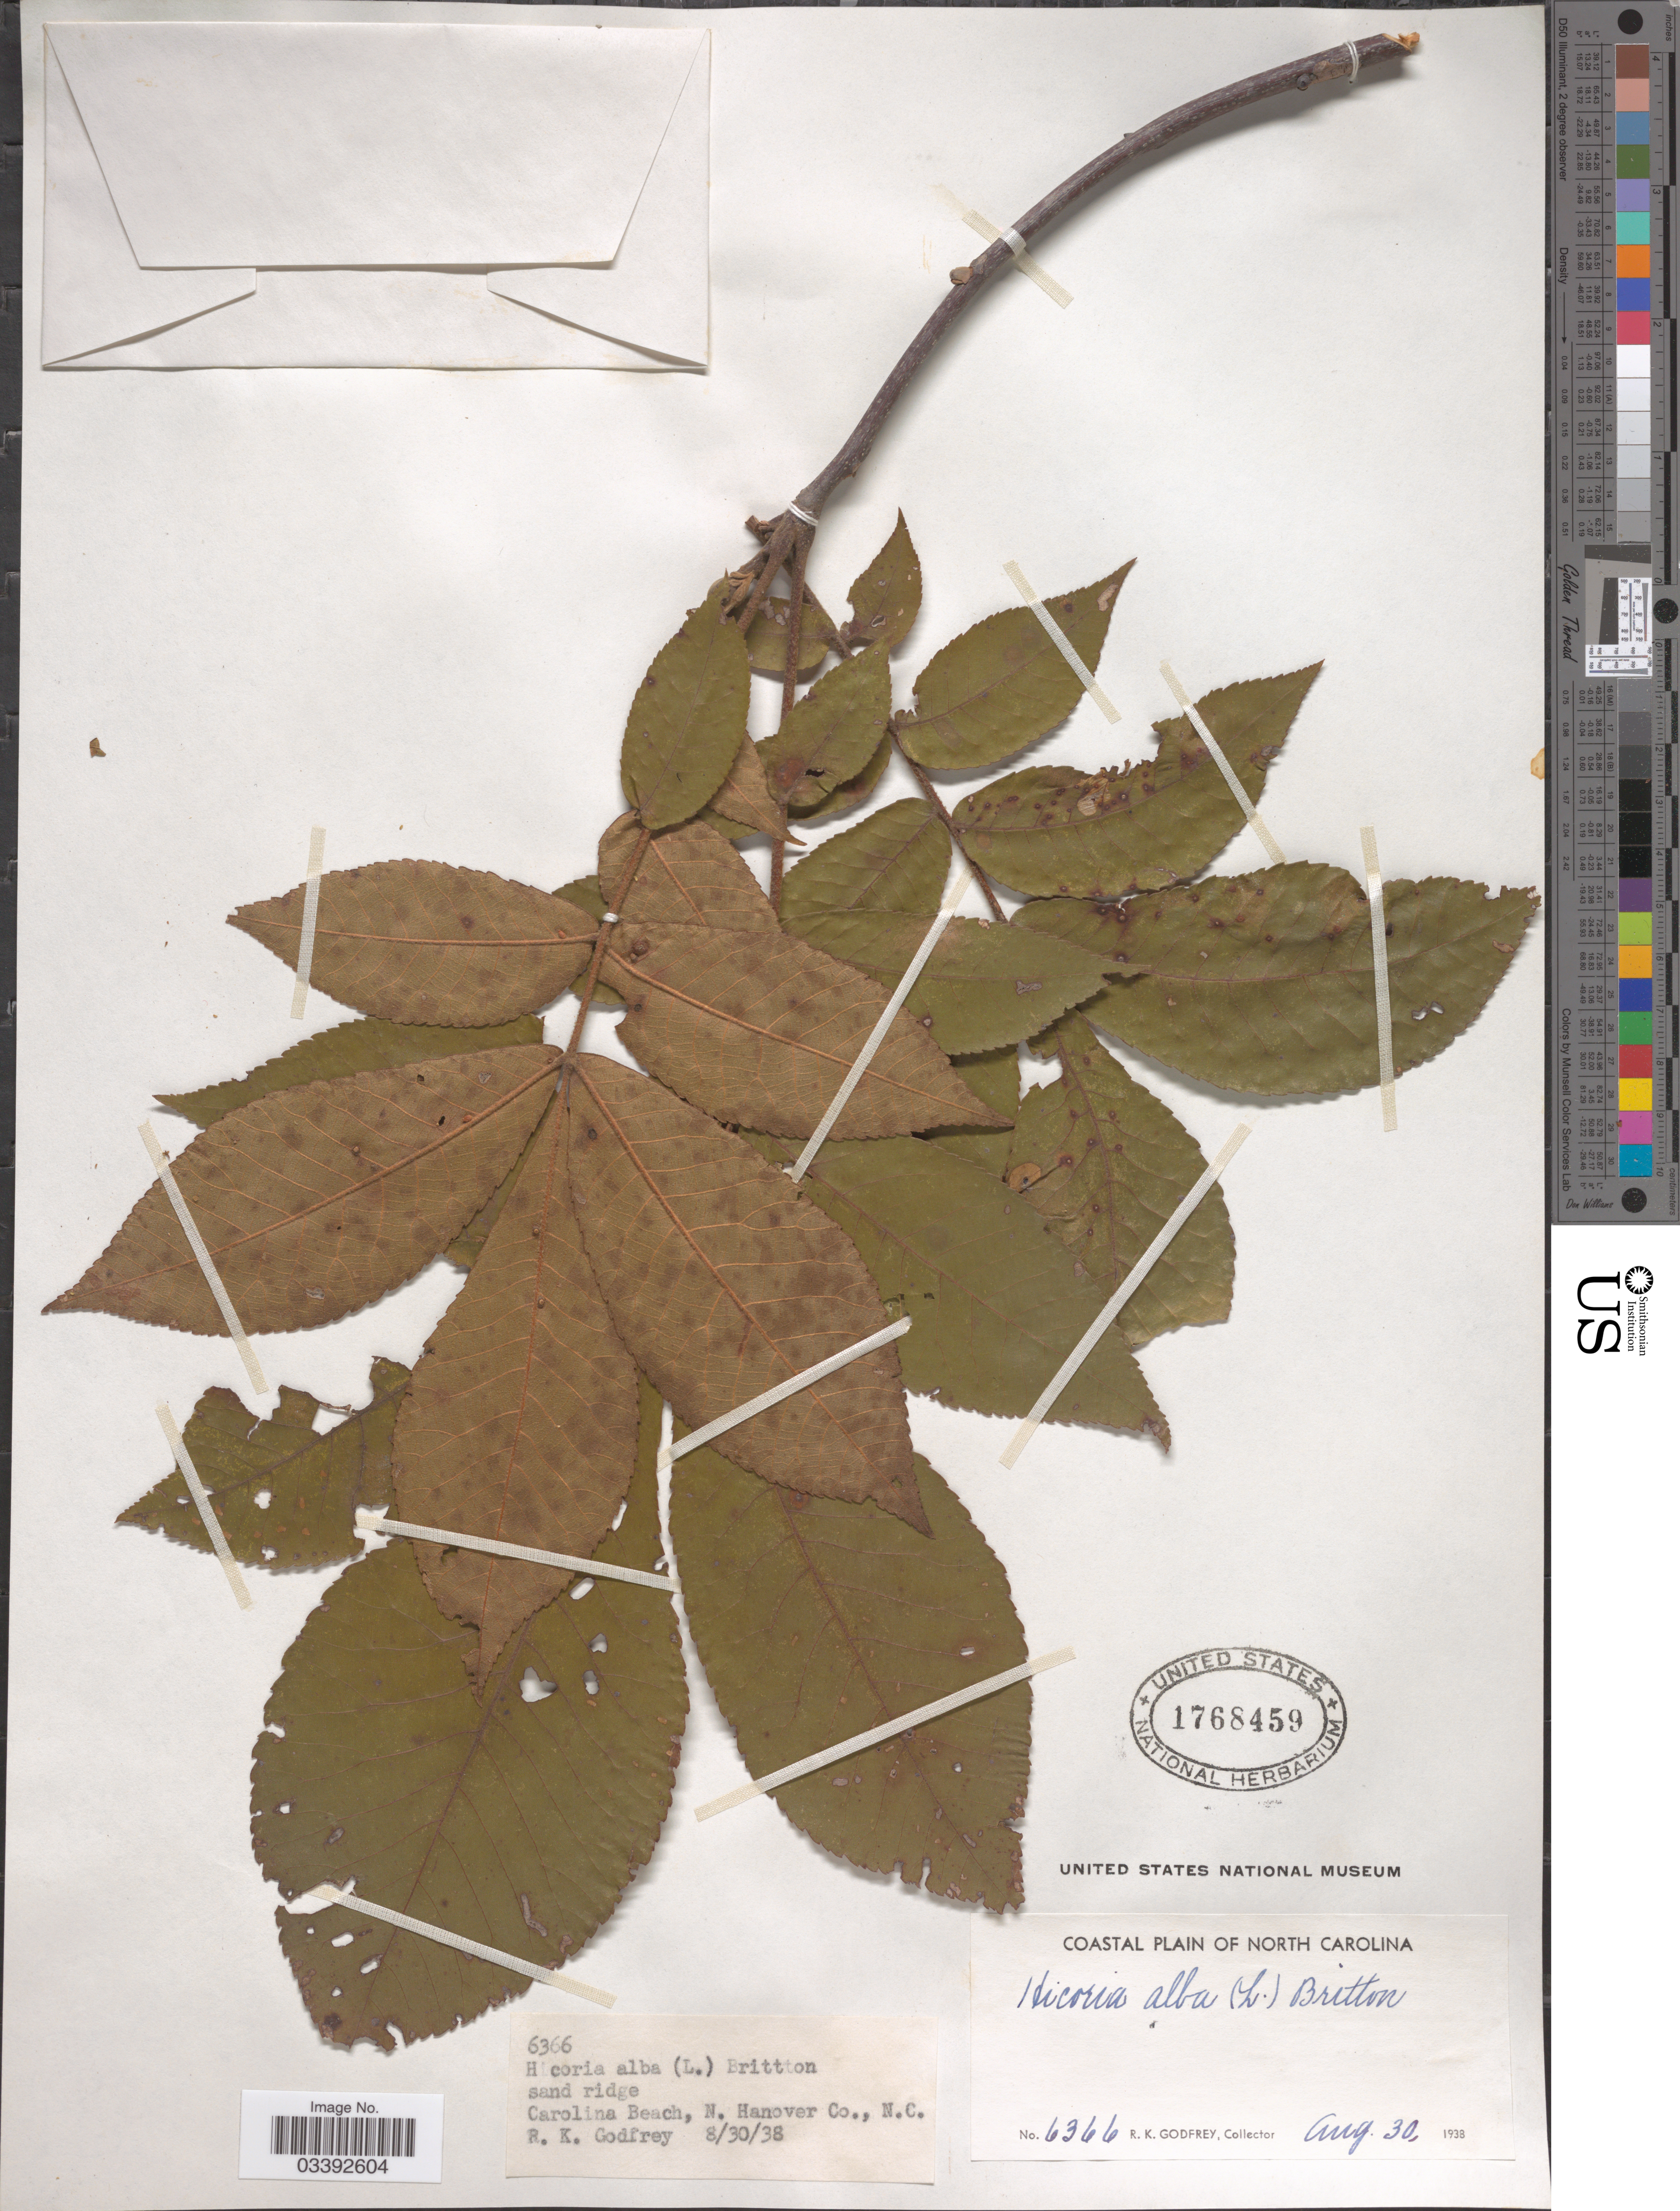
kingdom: Plantae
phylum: Tracheophyta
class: Magnoliopsida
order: Fagales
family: Juglandaceae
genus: Carya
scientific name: Carya tomentosa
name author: (Lam.) Nutt.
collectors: R. K. Godfrey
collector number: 6366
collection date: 1938-08-30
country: United States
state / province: North Carolina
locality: Coastal Plain of North Carolina. Carolina Beach, N. Hanover Co.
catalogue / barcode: US 1768459